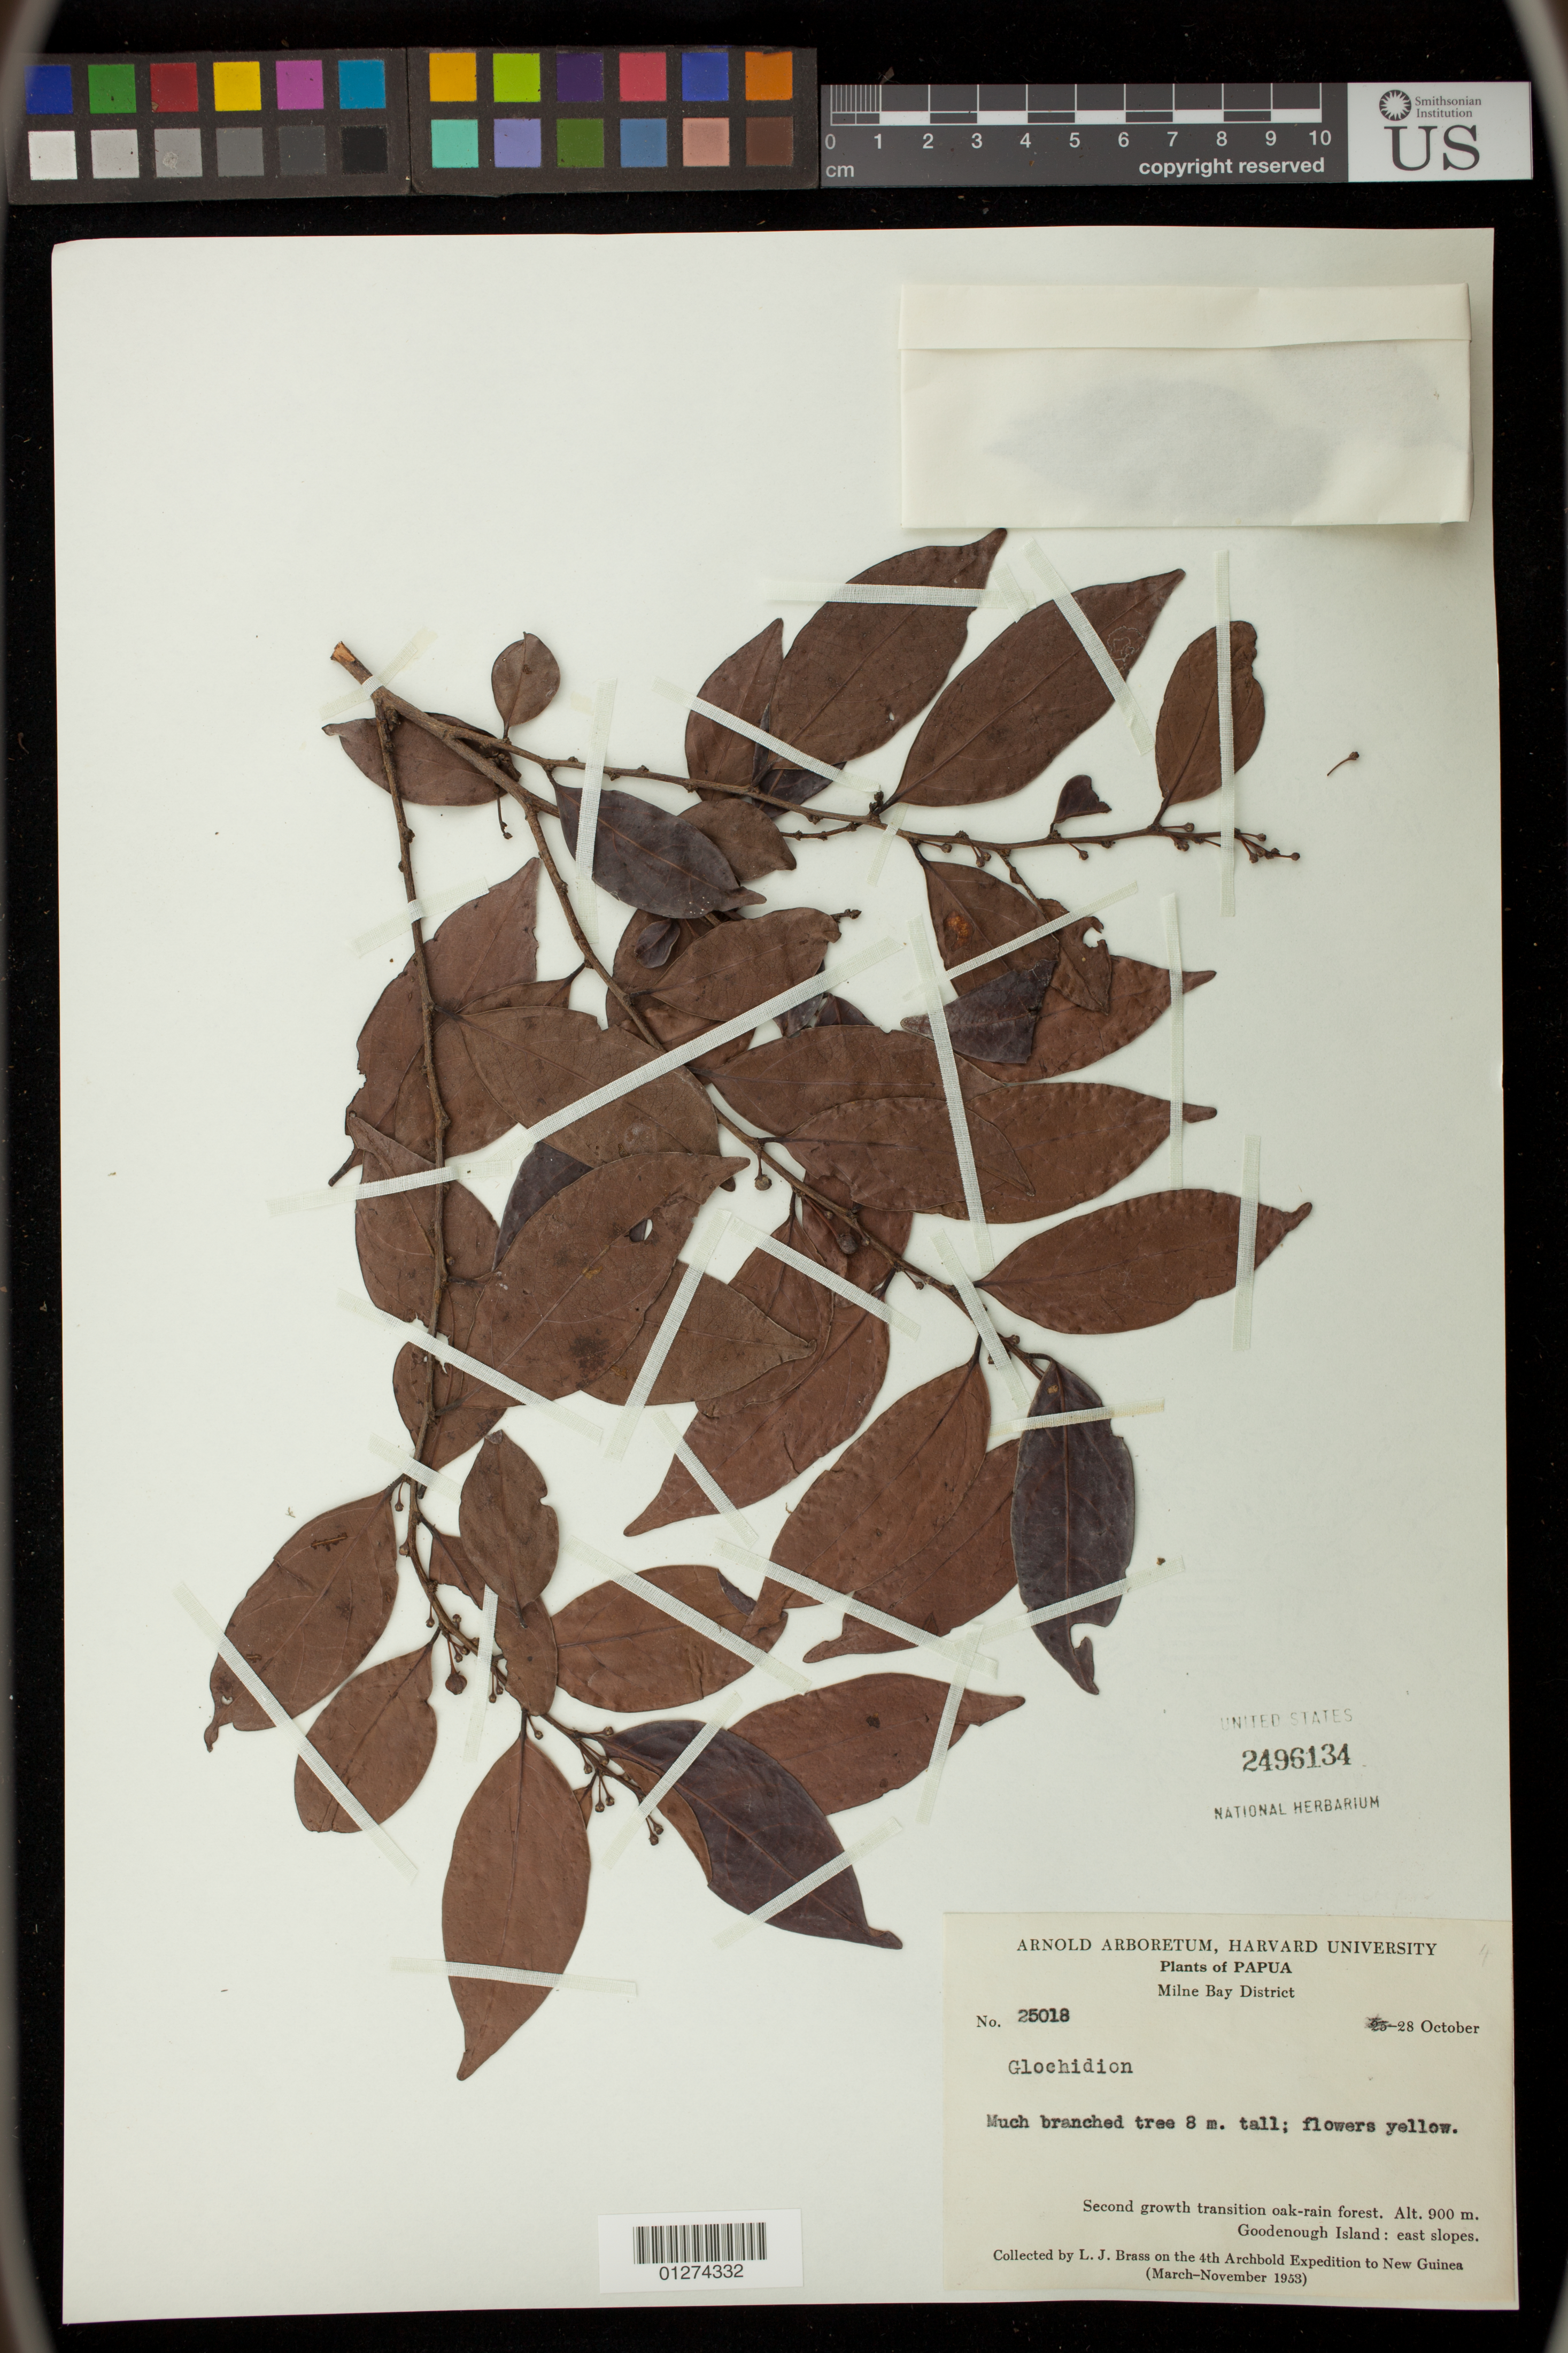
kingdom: Plantae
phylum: Tracheophyta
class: Magnoliopsida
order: Malpighiales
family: Phyllanthaceae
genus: Glochidion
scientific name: Glochidion sp.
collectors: L. J. Brass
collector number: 25018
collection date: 1953-10-28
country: Papua New Guinea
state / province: Milne Bay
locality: Goodenough Island: east slopes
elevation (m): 900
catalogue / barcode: US 2496134